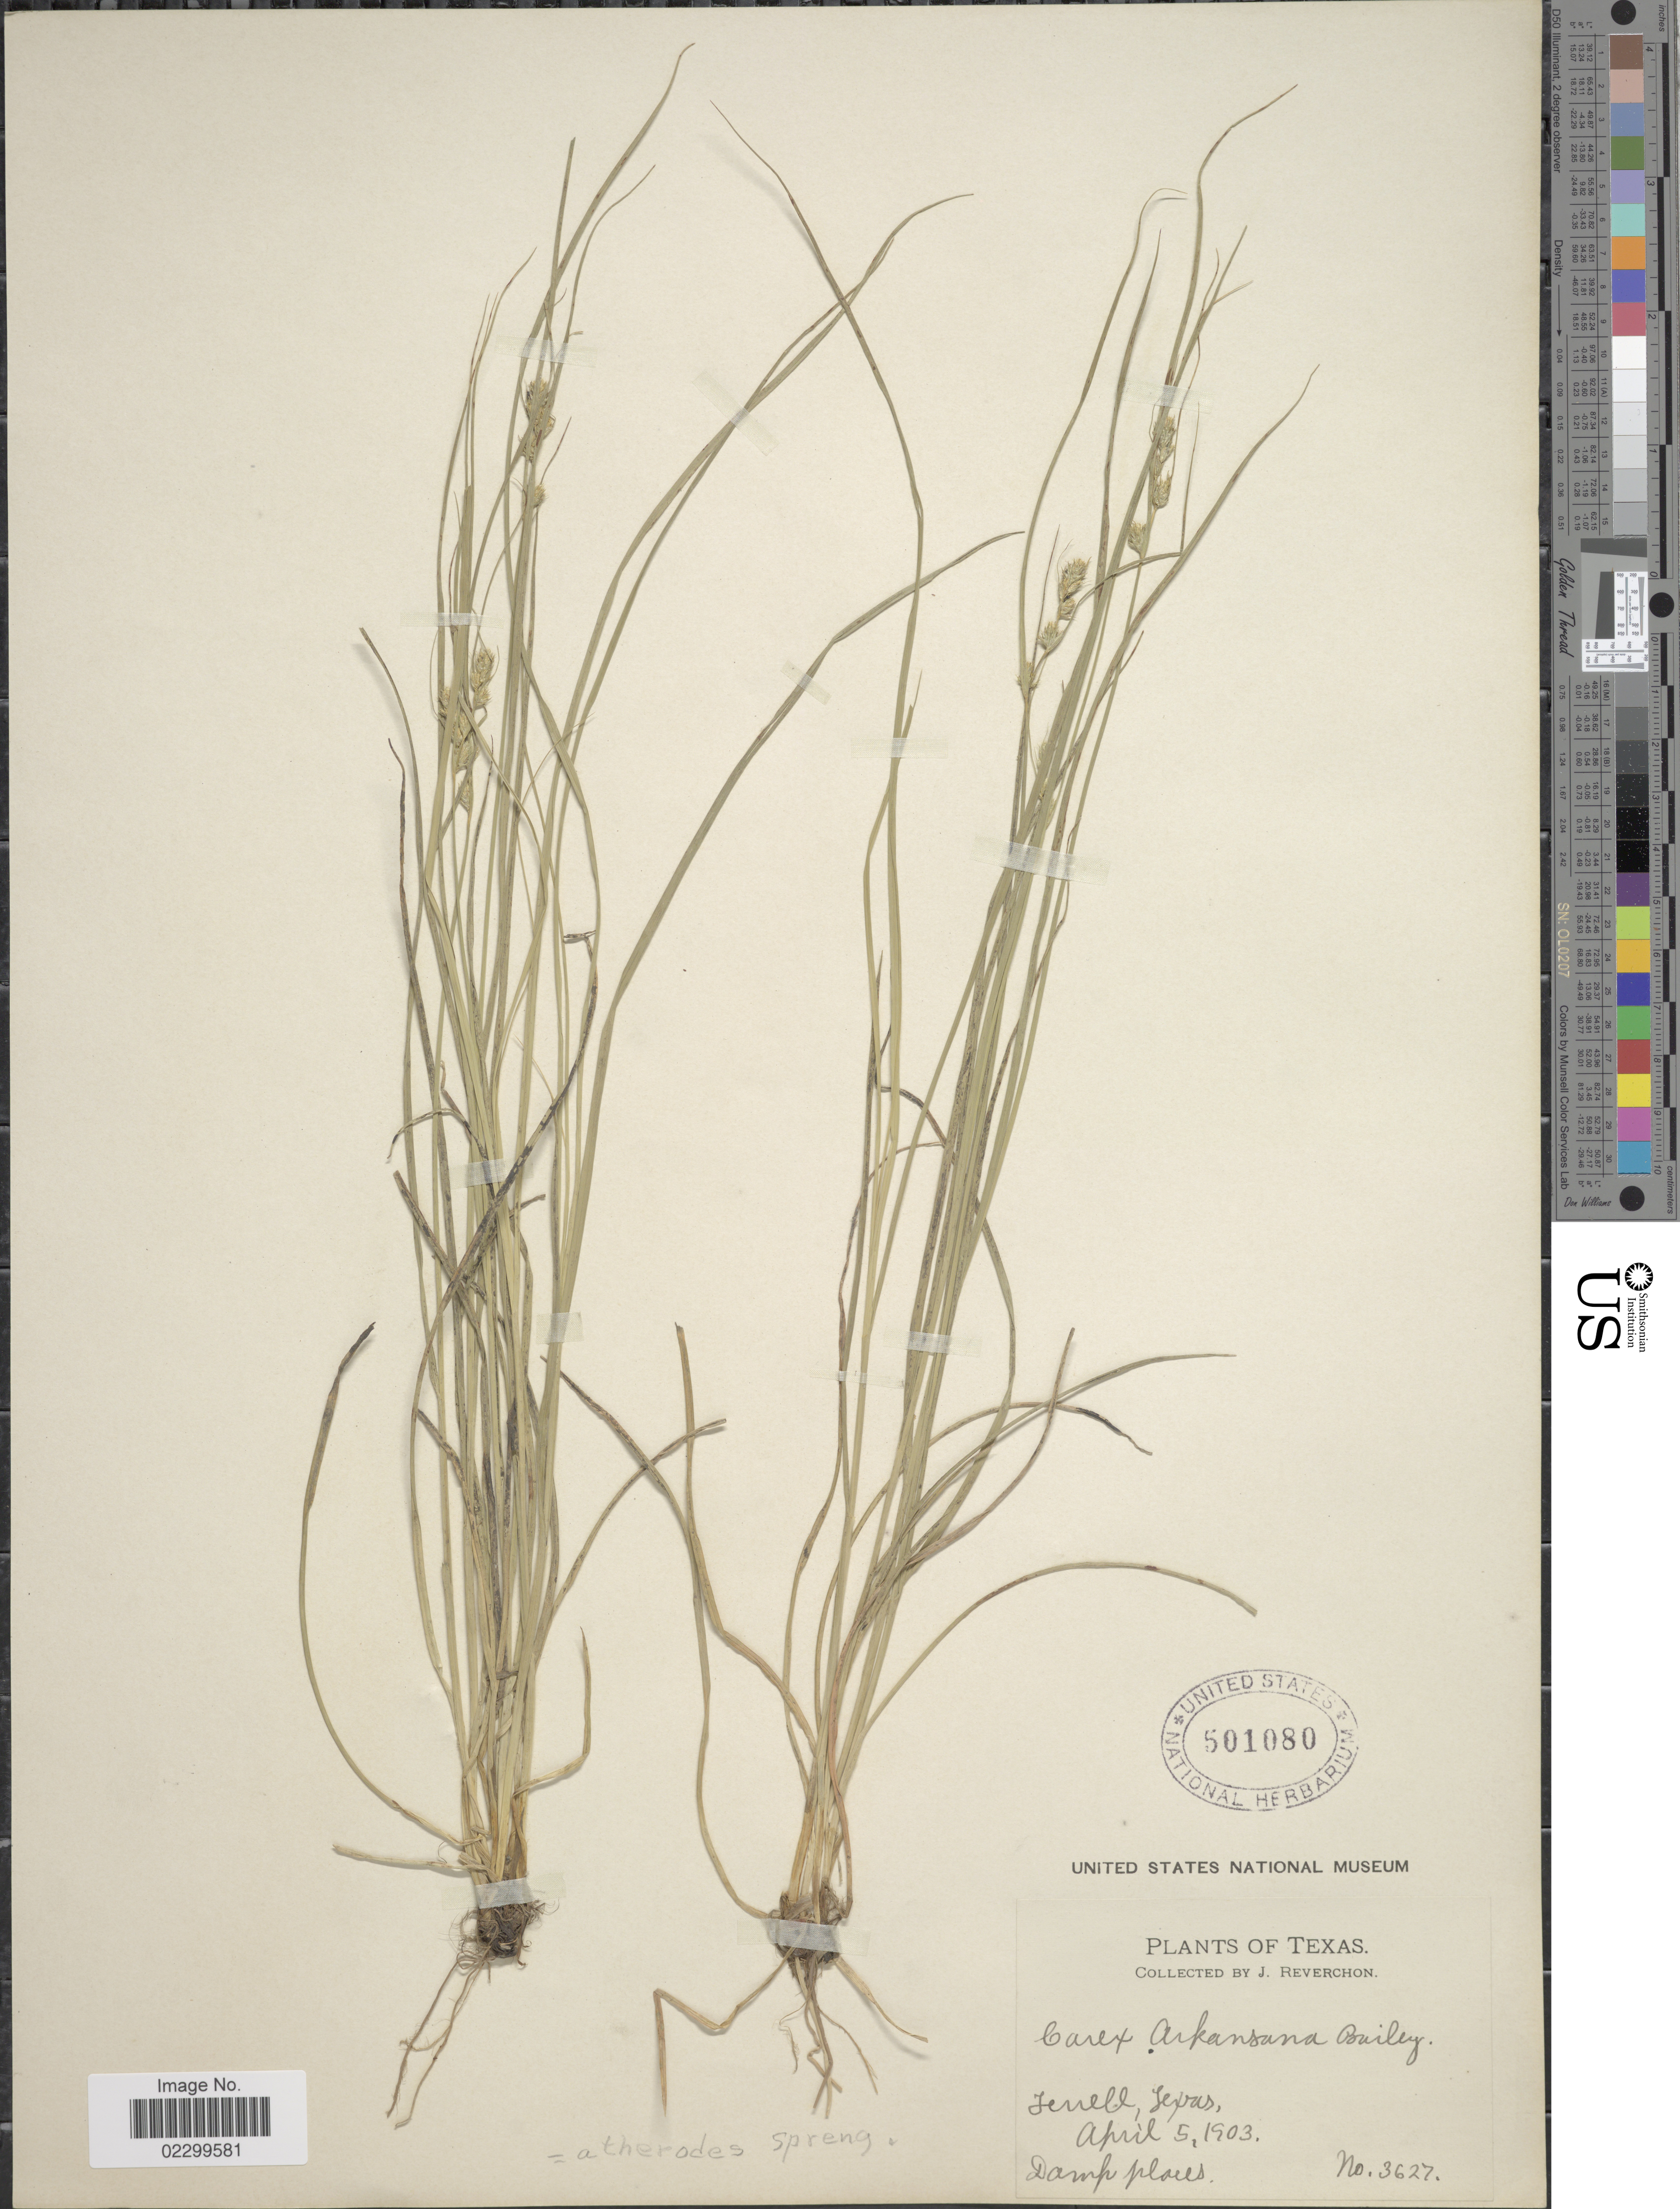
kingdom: Plantae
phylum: Tracheophyta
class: Liliopsida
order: Poales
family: Cyperaceae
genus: Carex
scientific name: Carex arkansana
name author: (L.H. Bailey) L.H. Bailey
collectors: J. Reverchon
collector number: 3627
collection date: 1903-04-05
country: United States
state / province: Texas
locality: Terrell, damp places.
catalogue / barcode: US 501080